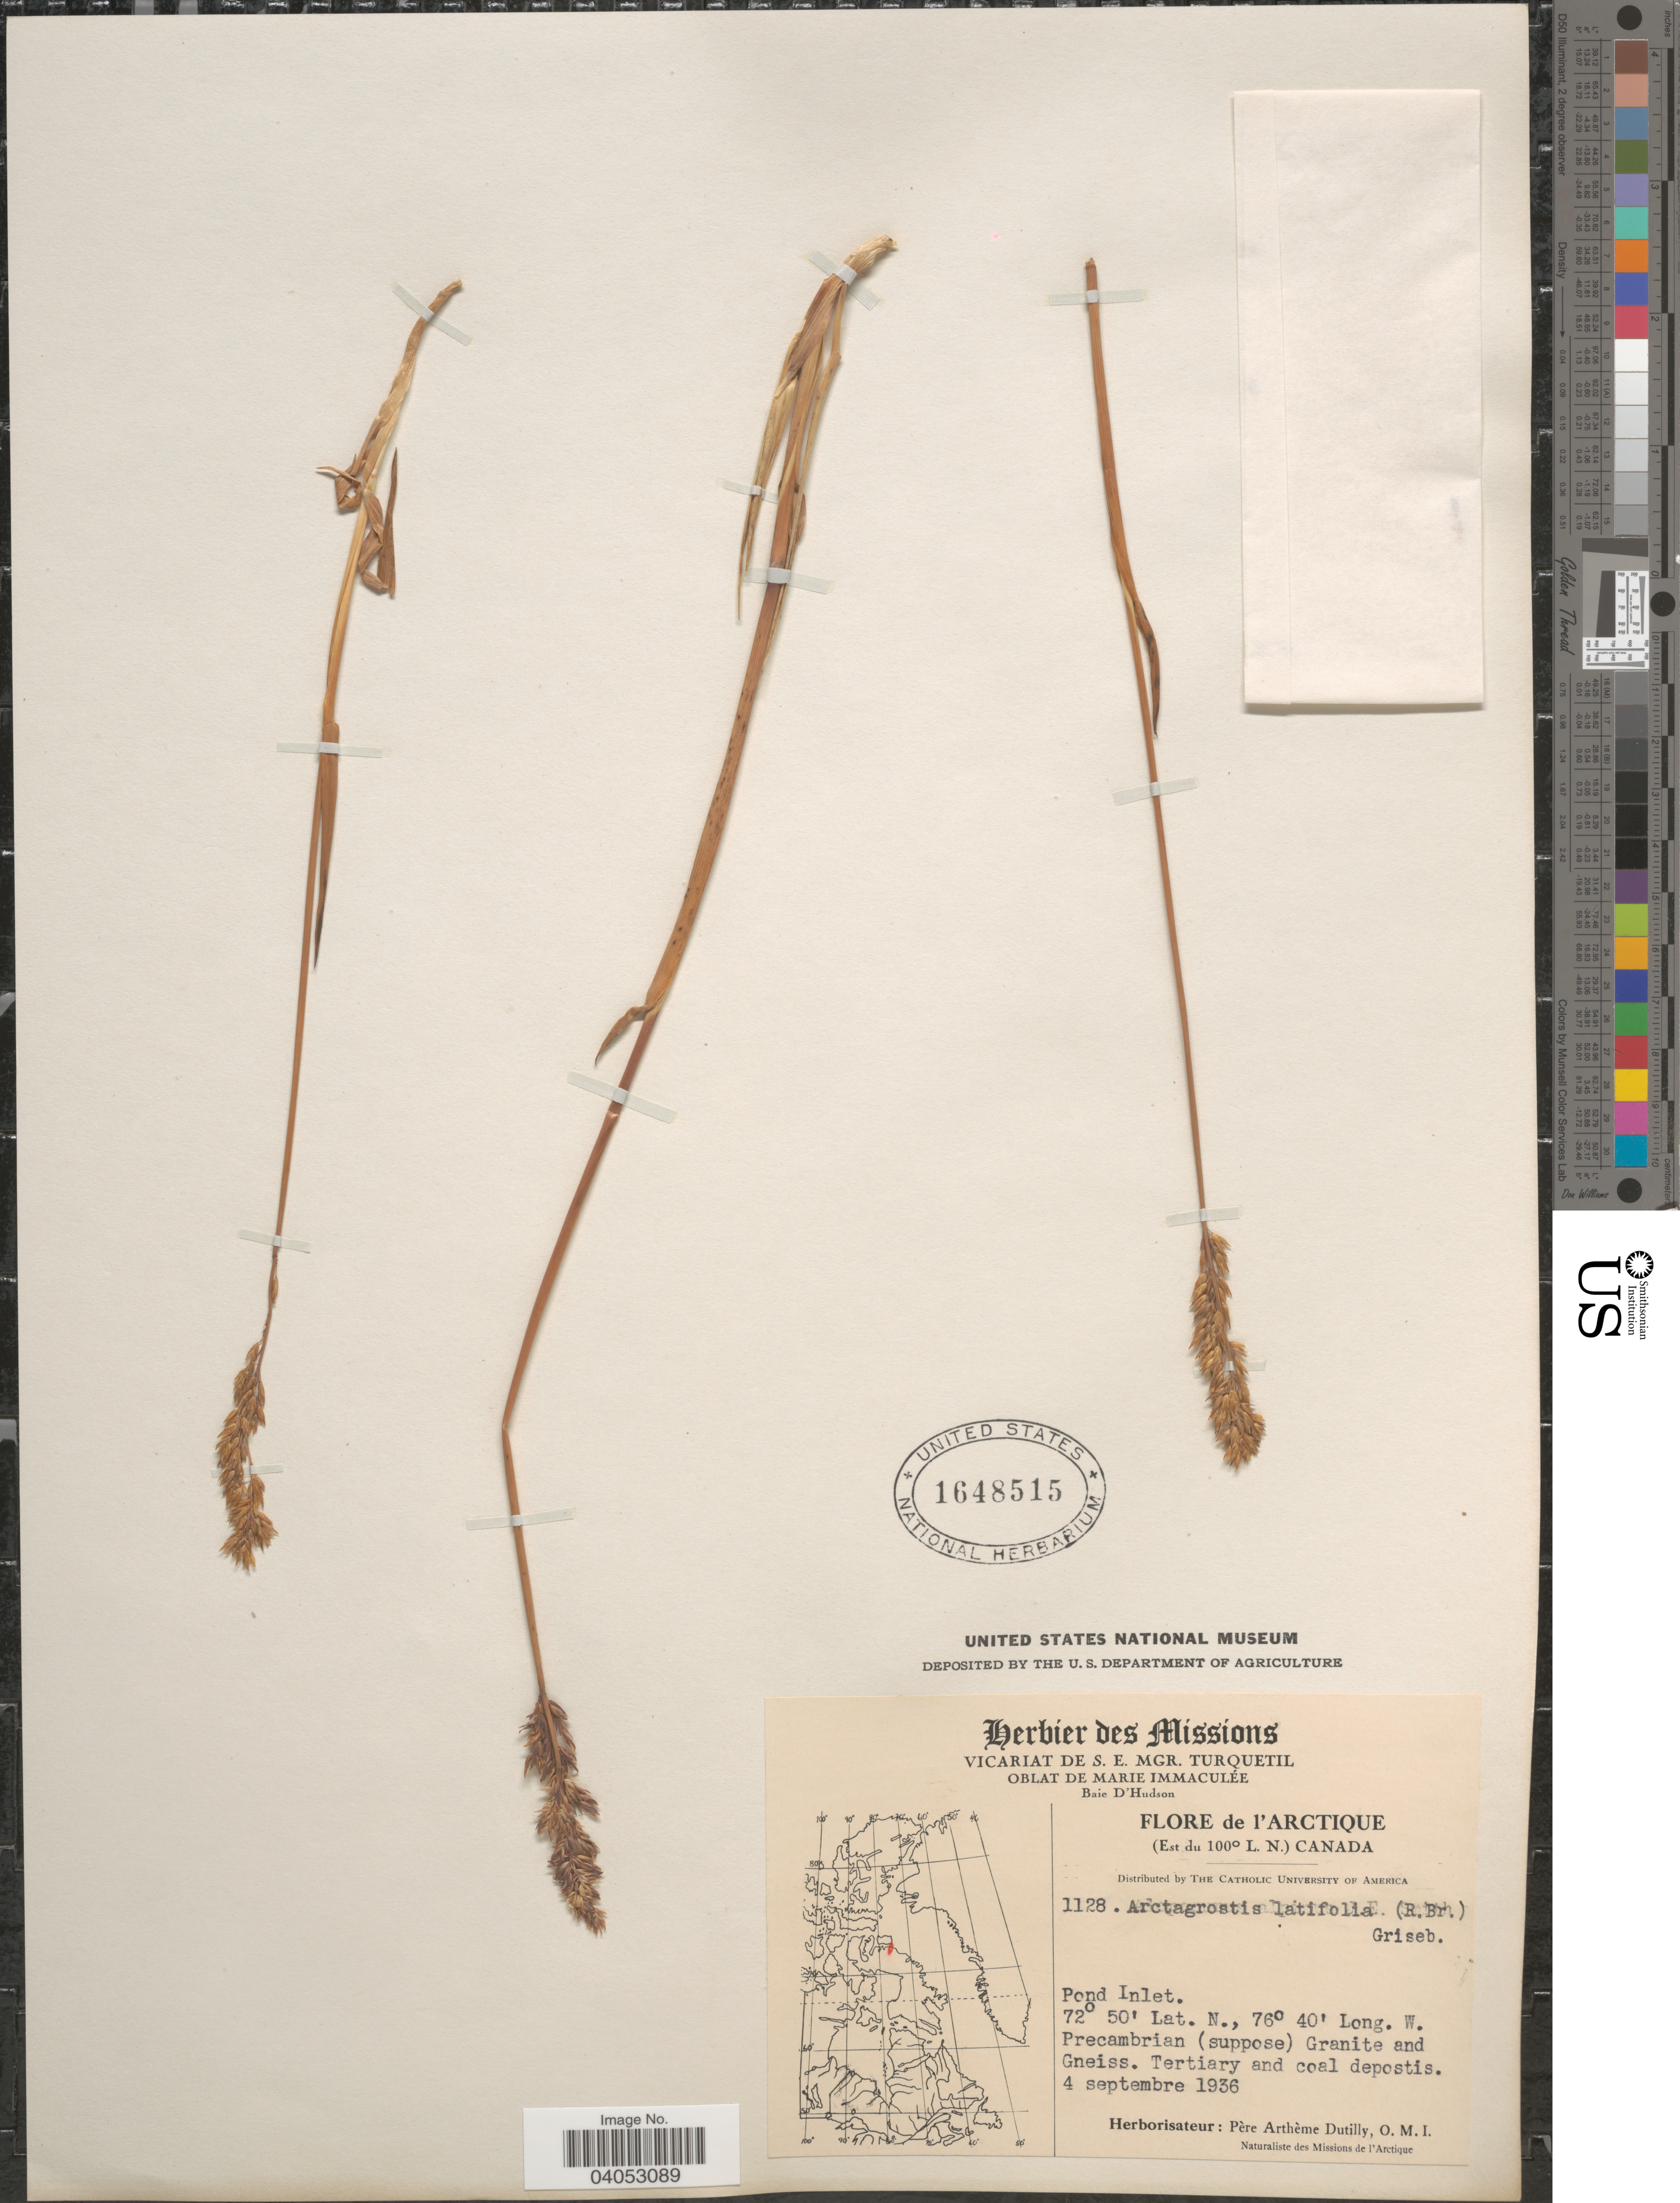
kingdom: Plantae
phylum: Tracheophyta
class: Liliopsida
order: Poales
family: Poaceae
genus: Arctagrostis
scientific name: Arctagrostis latifolia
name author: (R. Br.) Griseb.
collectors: P. Dutilly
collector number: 1128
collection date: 1936-09-04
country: Canada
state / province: Nunavut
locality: L'Arctique. (Est du 100º L. N.). Pond Inlet.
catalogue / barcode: US 1648515